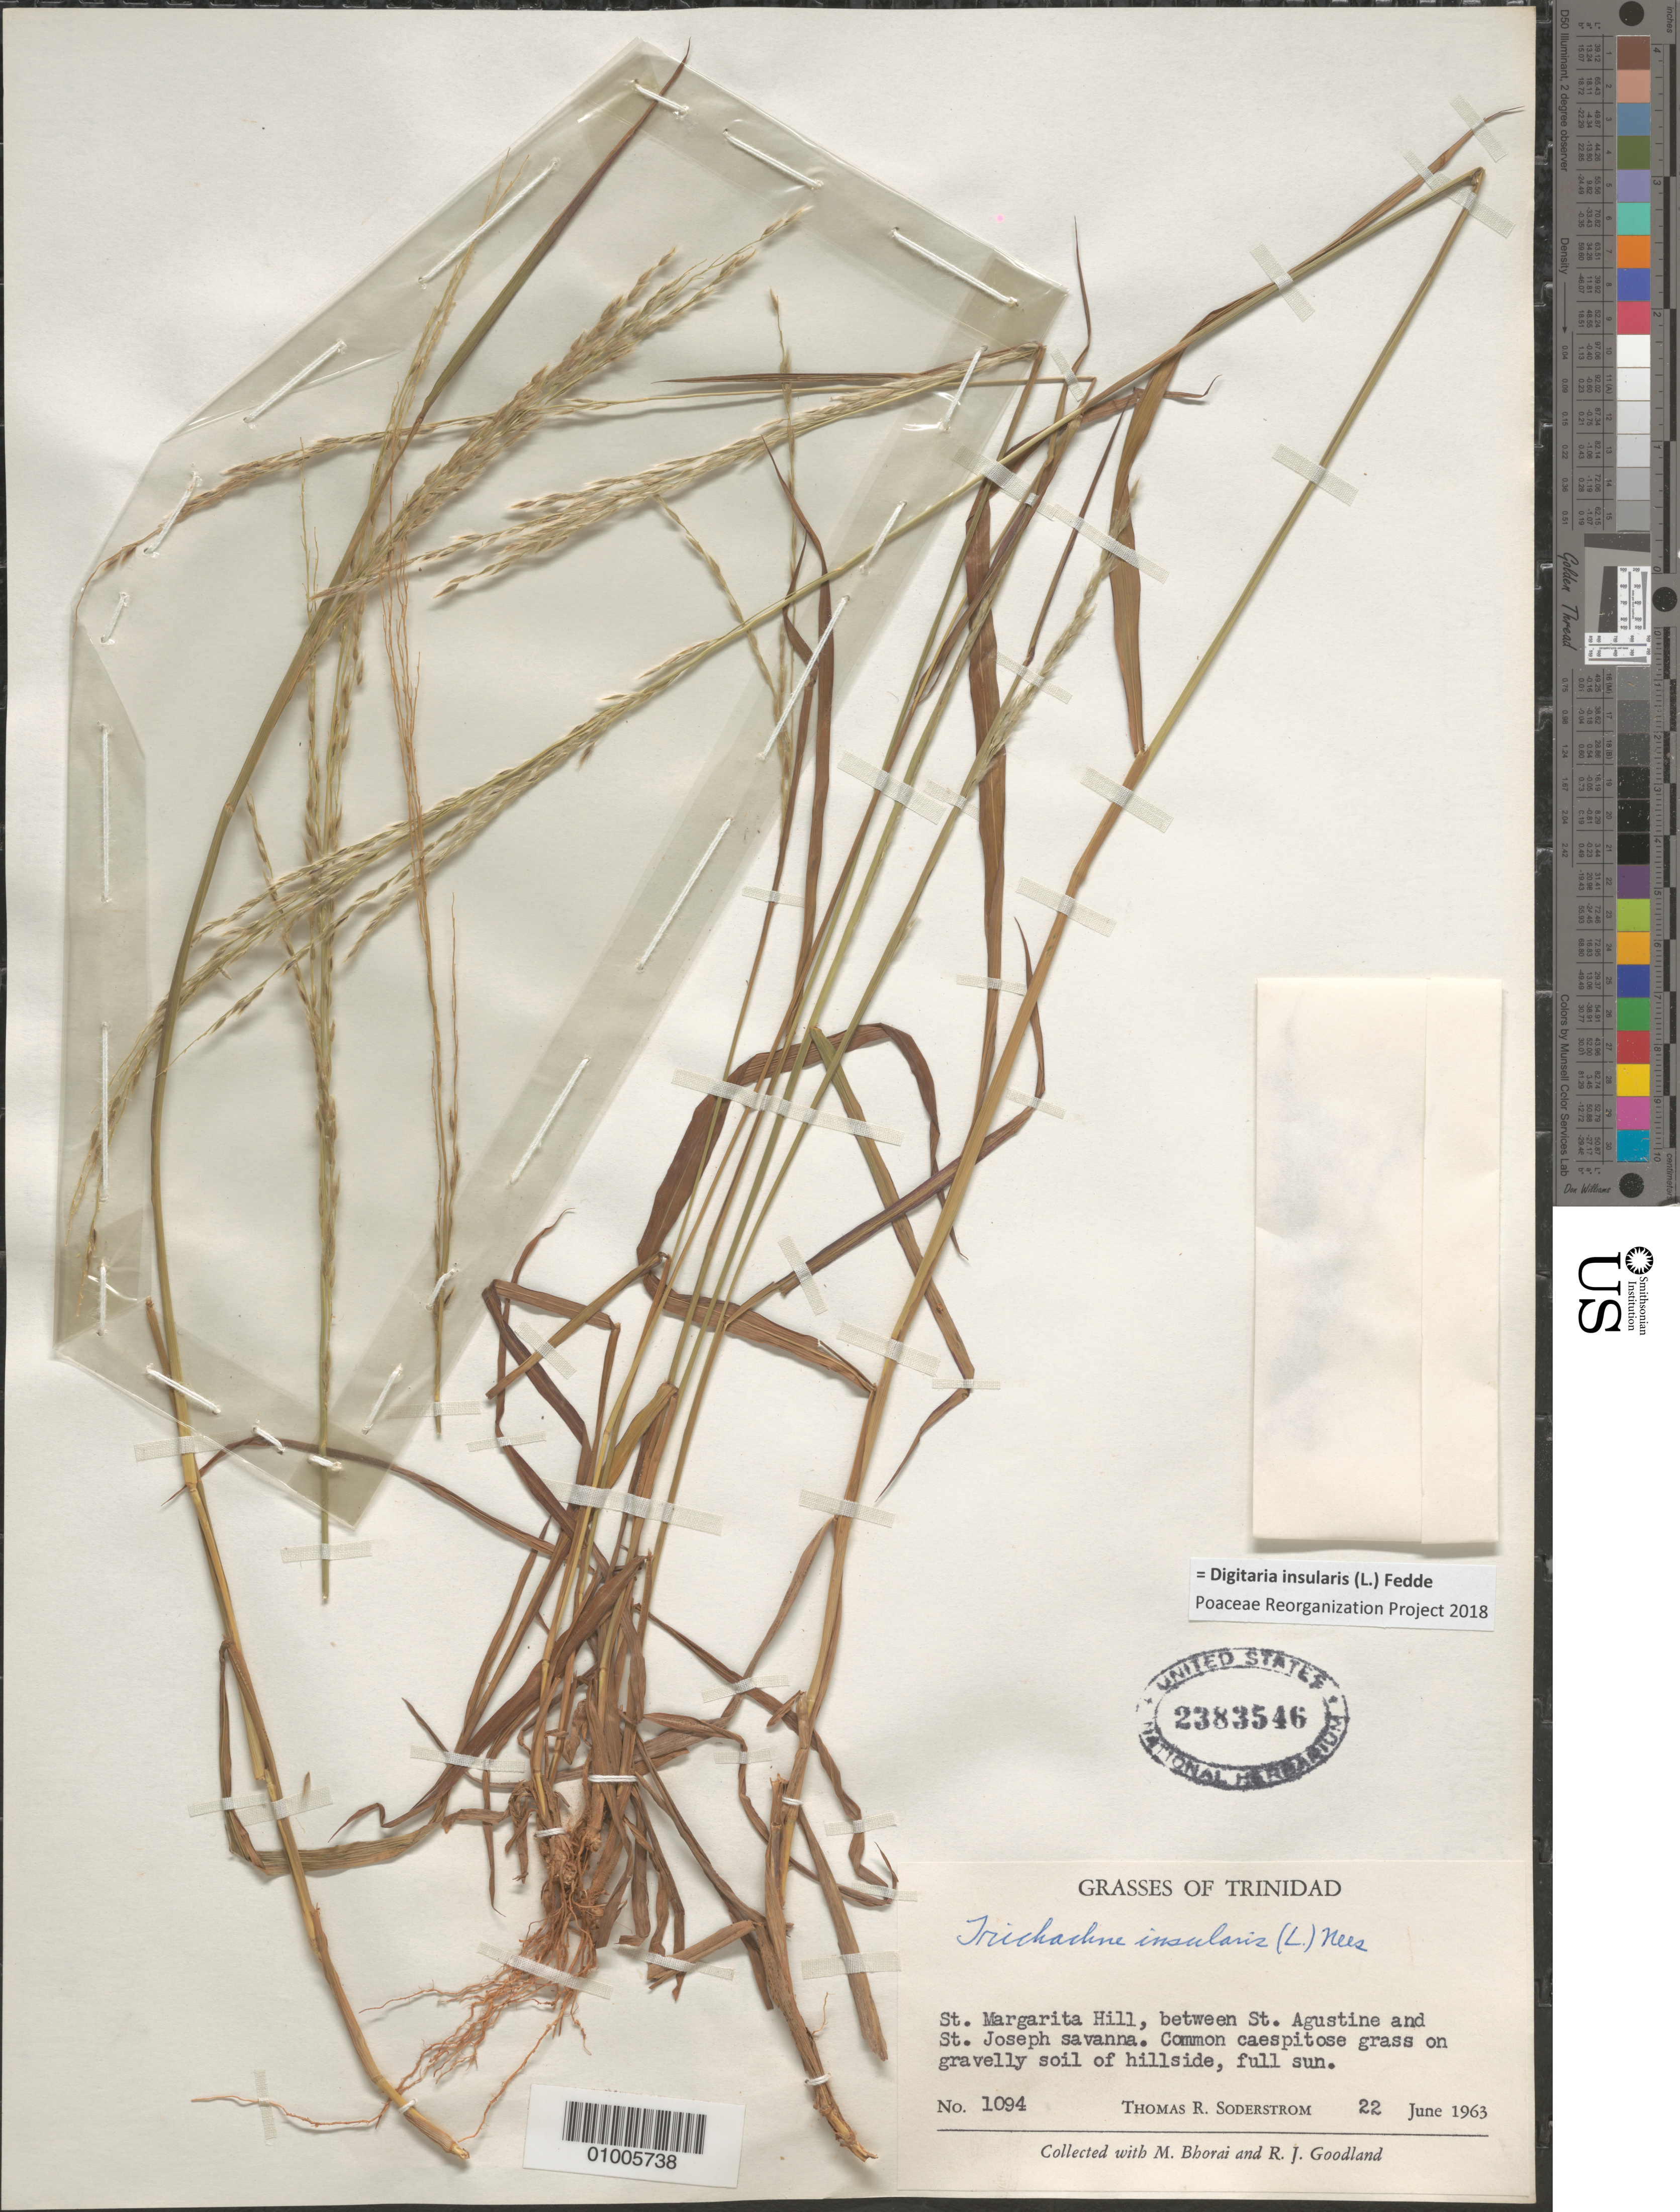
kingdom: Plantae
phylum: Tracheophyta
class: Liliopsida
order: Poales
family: Poaceae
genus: Digitaria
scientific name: Digitaria insularis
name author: (L.) Mez ex Ekman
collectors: M. Bhorai & R. Goodland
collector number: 1094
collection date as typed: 22 Jun 1963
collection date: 1963-06-22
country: Trinidad and Tobago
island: Trinidad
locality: St. Margarita hill, between St. Augustine and St. Joseph savanna.common caespitose grass on gravely soil of hillside, full sun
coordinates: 0 N, 0 E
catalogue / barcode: US 2383546